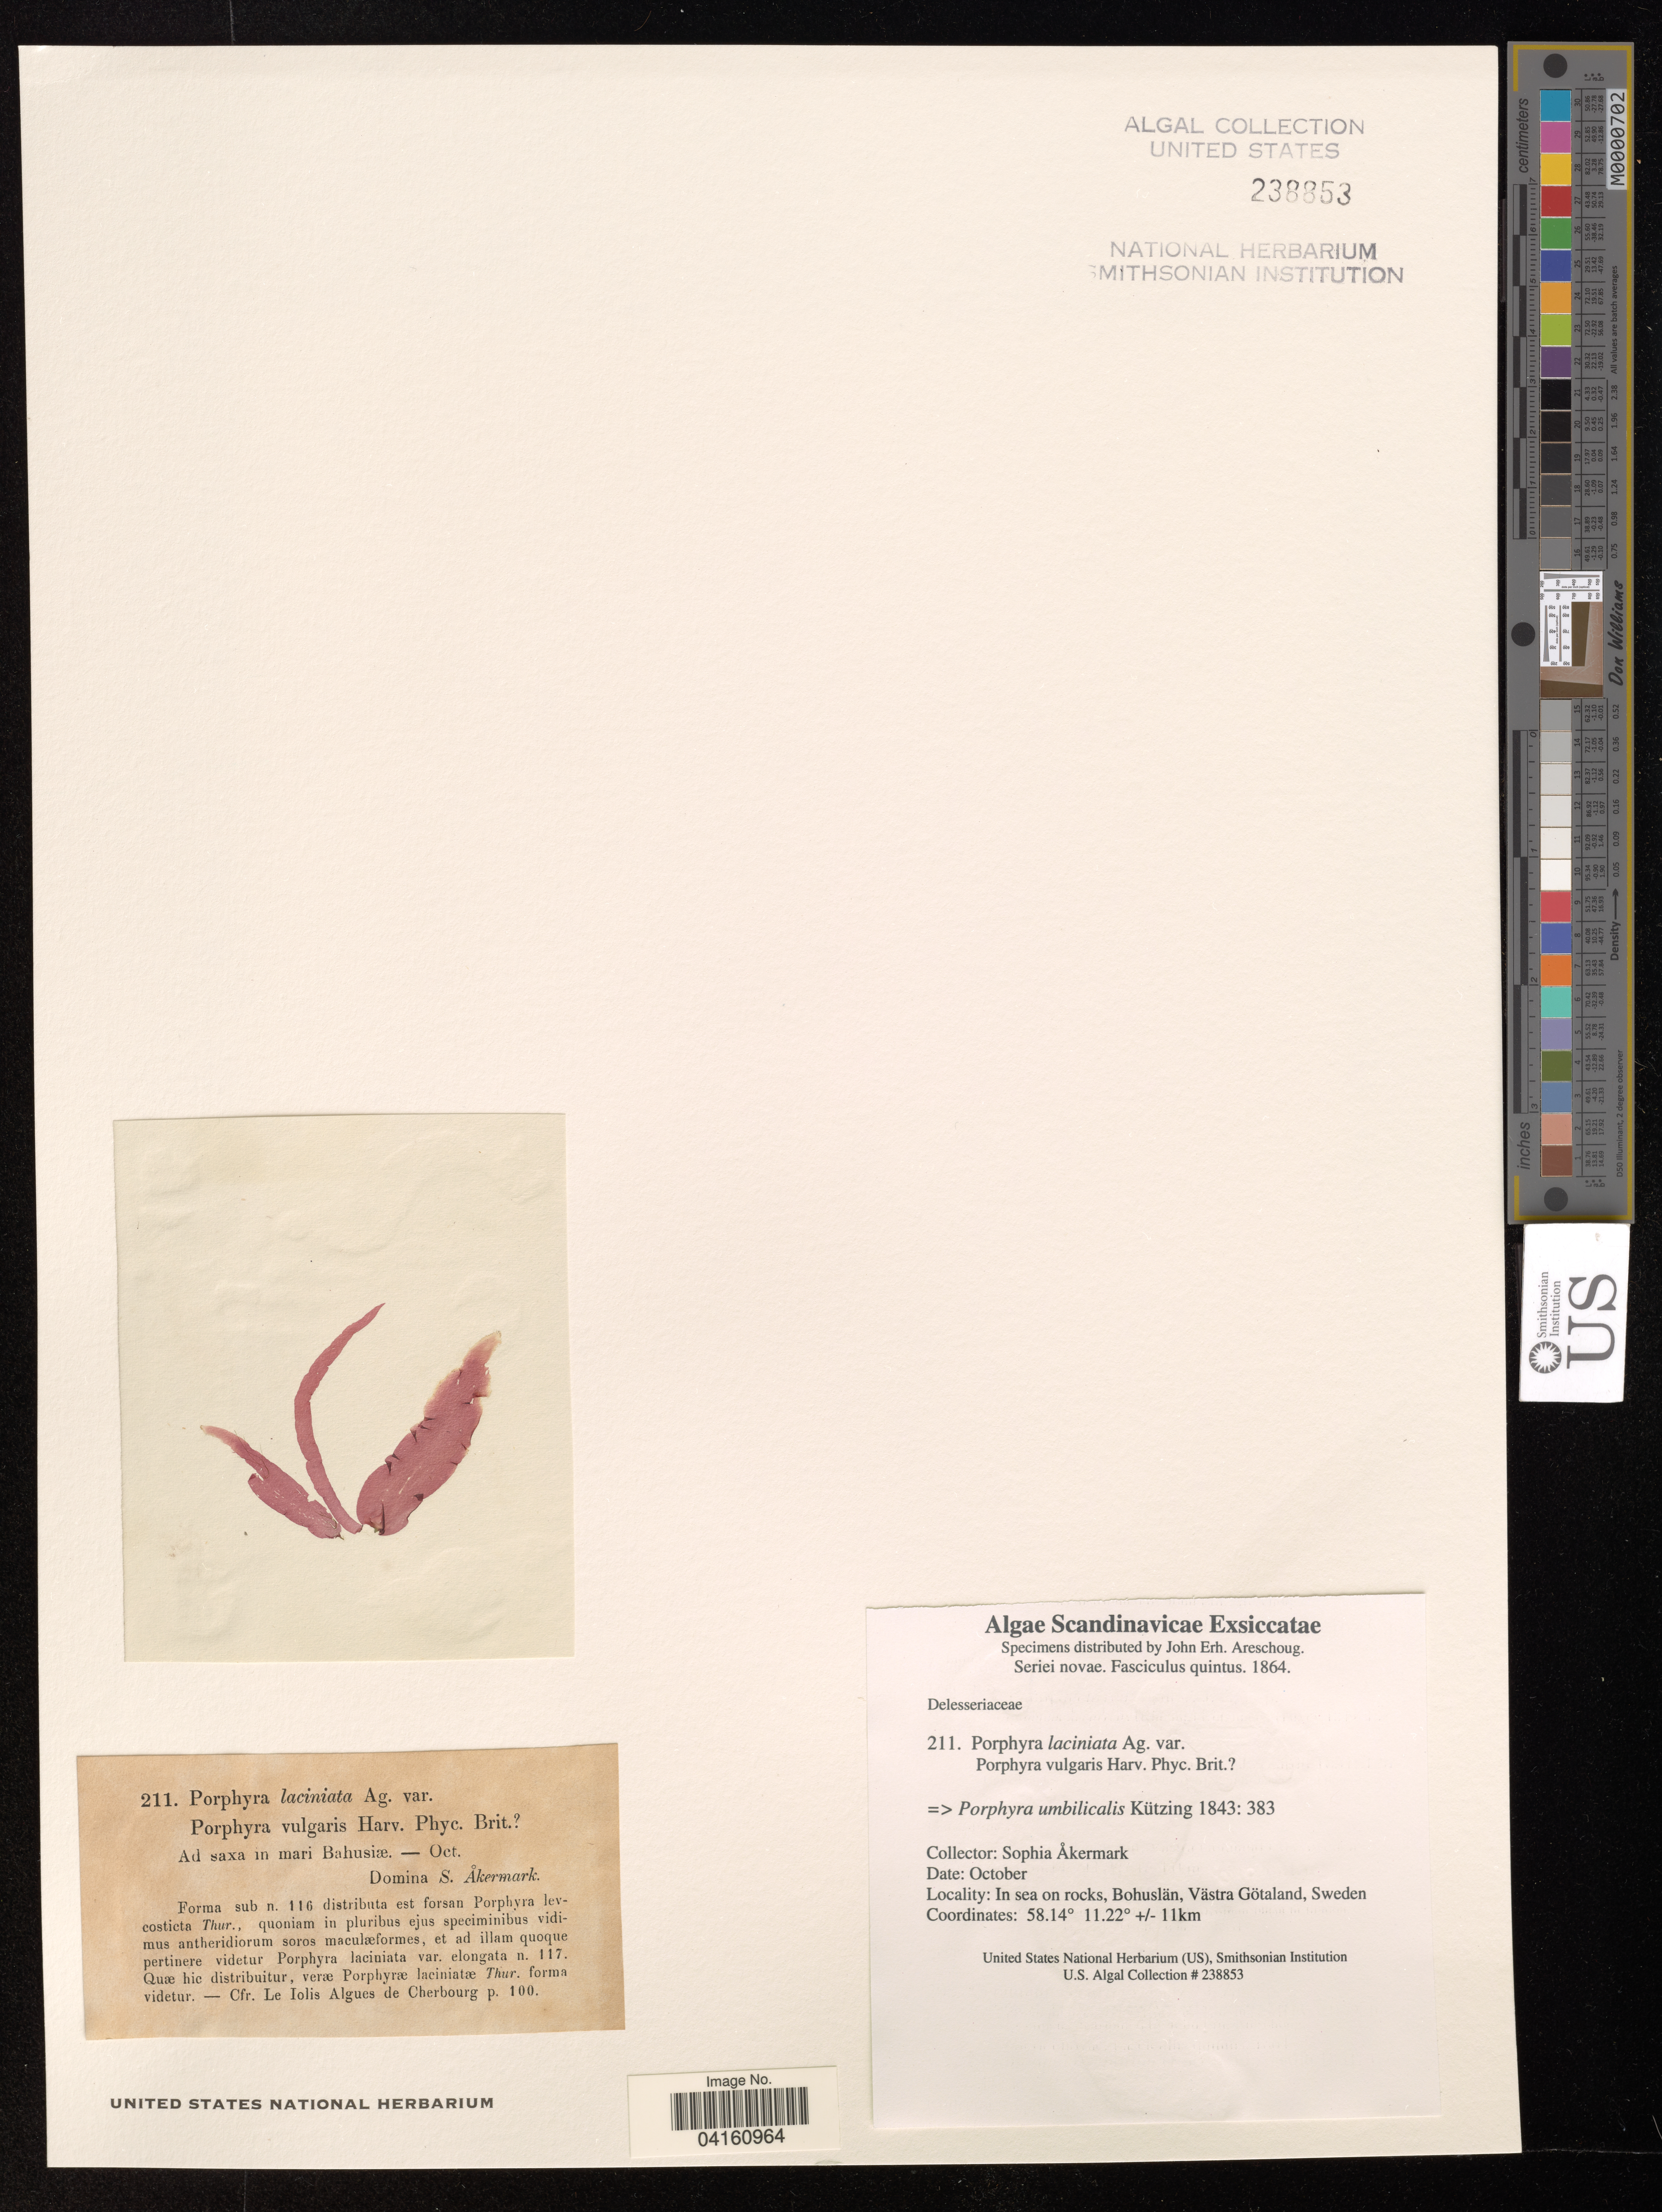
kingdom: Plantae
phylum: Rhodophyta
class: Bangiophyceae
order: Bangiales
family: Bangiaceae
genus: Porphyra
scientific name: Porphyra umbilicalis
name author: Kütz.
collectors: S. Akermark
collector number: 211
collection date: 1864-10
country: Sweden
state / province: Västra Götaland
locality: In sea on rocks. Bohuslan.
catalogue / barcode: US 238853